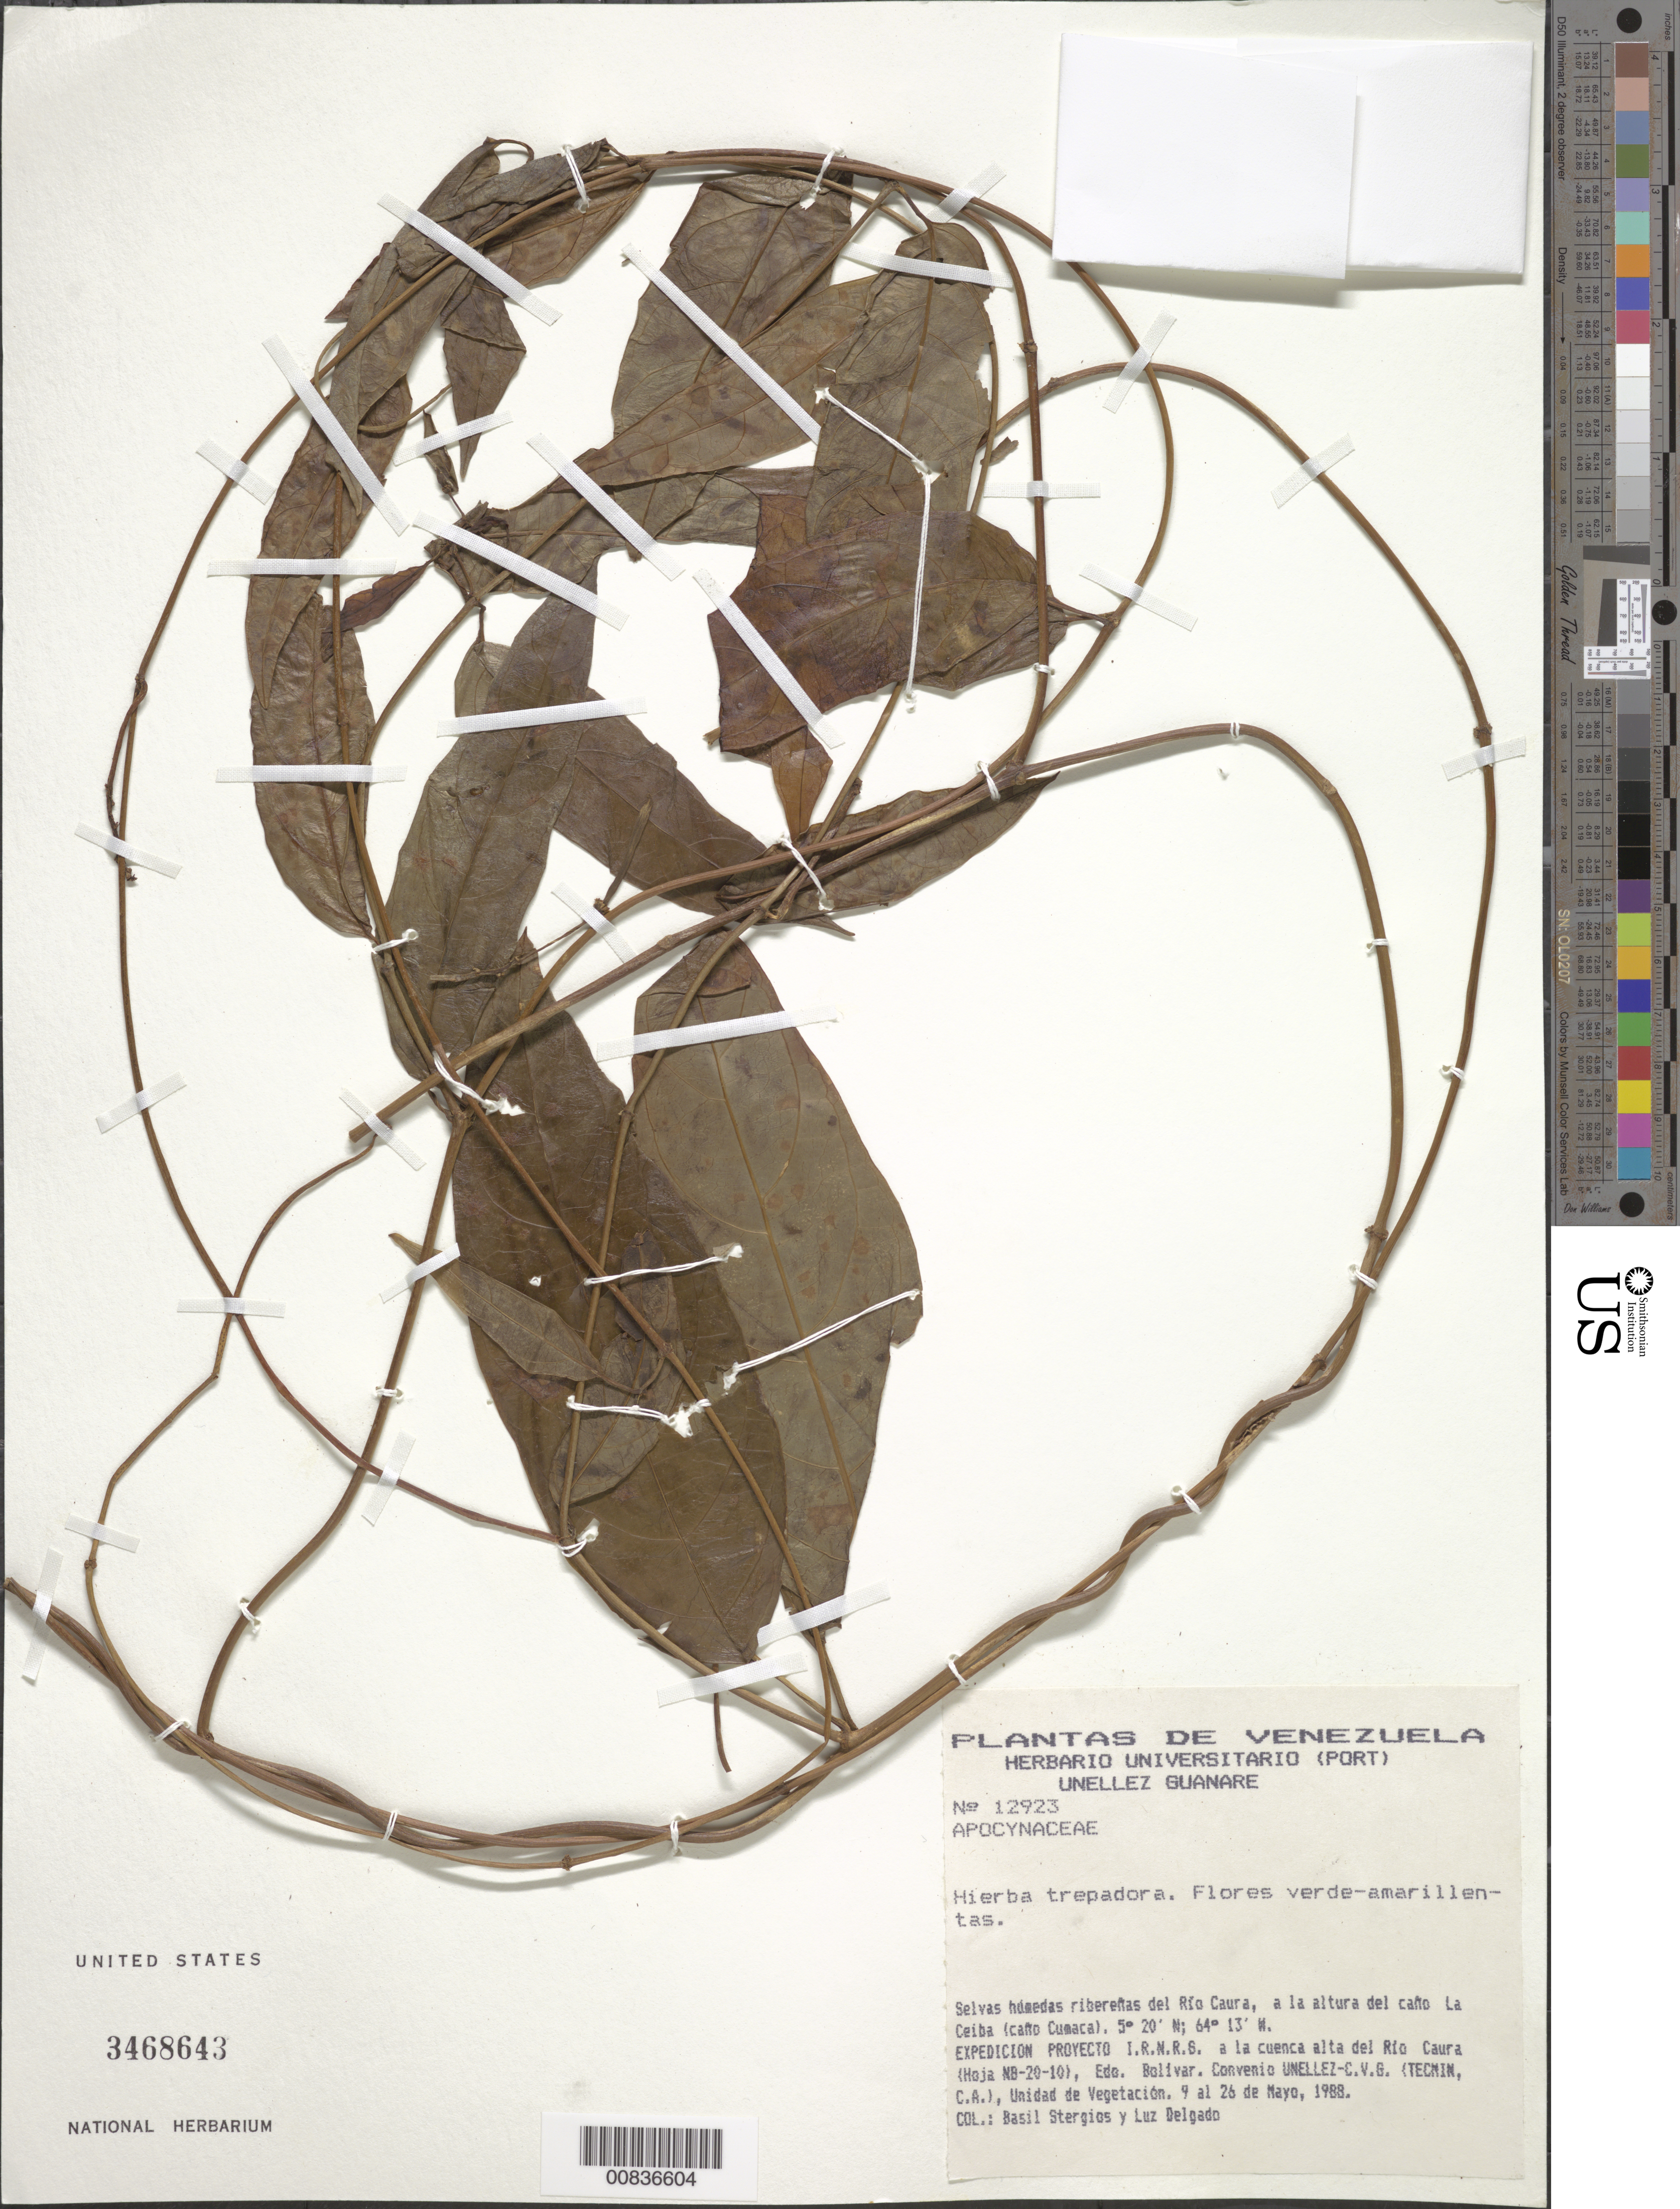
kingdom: Plantae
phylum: Tracheophyta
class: Magnoliopsida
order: Gentianales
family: Apocynaceae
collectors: B. G. Stergios & L. Delgado V.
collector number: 12923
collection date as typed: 9-May-88 to 26-May-88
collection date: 1988-05-09/1988-05-26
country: Venezuela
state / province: Bolívar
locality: Río Caura, Caño La Ceiba (Caño Cumaca)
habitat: Selvas húmedas ribereñas del río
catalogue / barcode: US 3468643